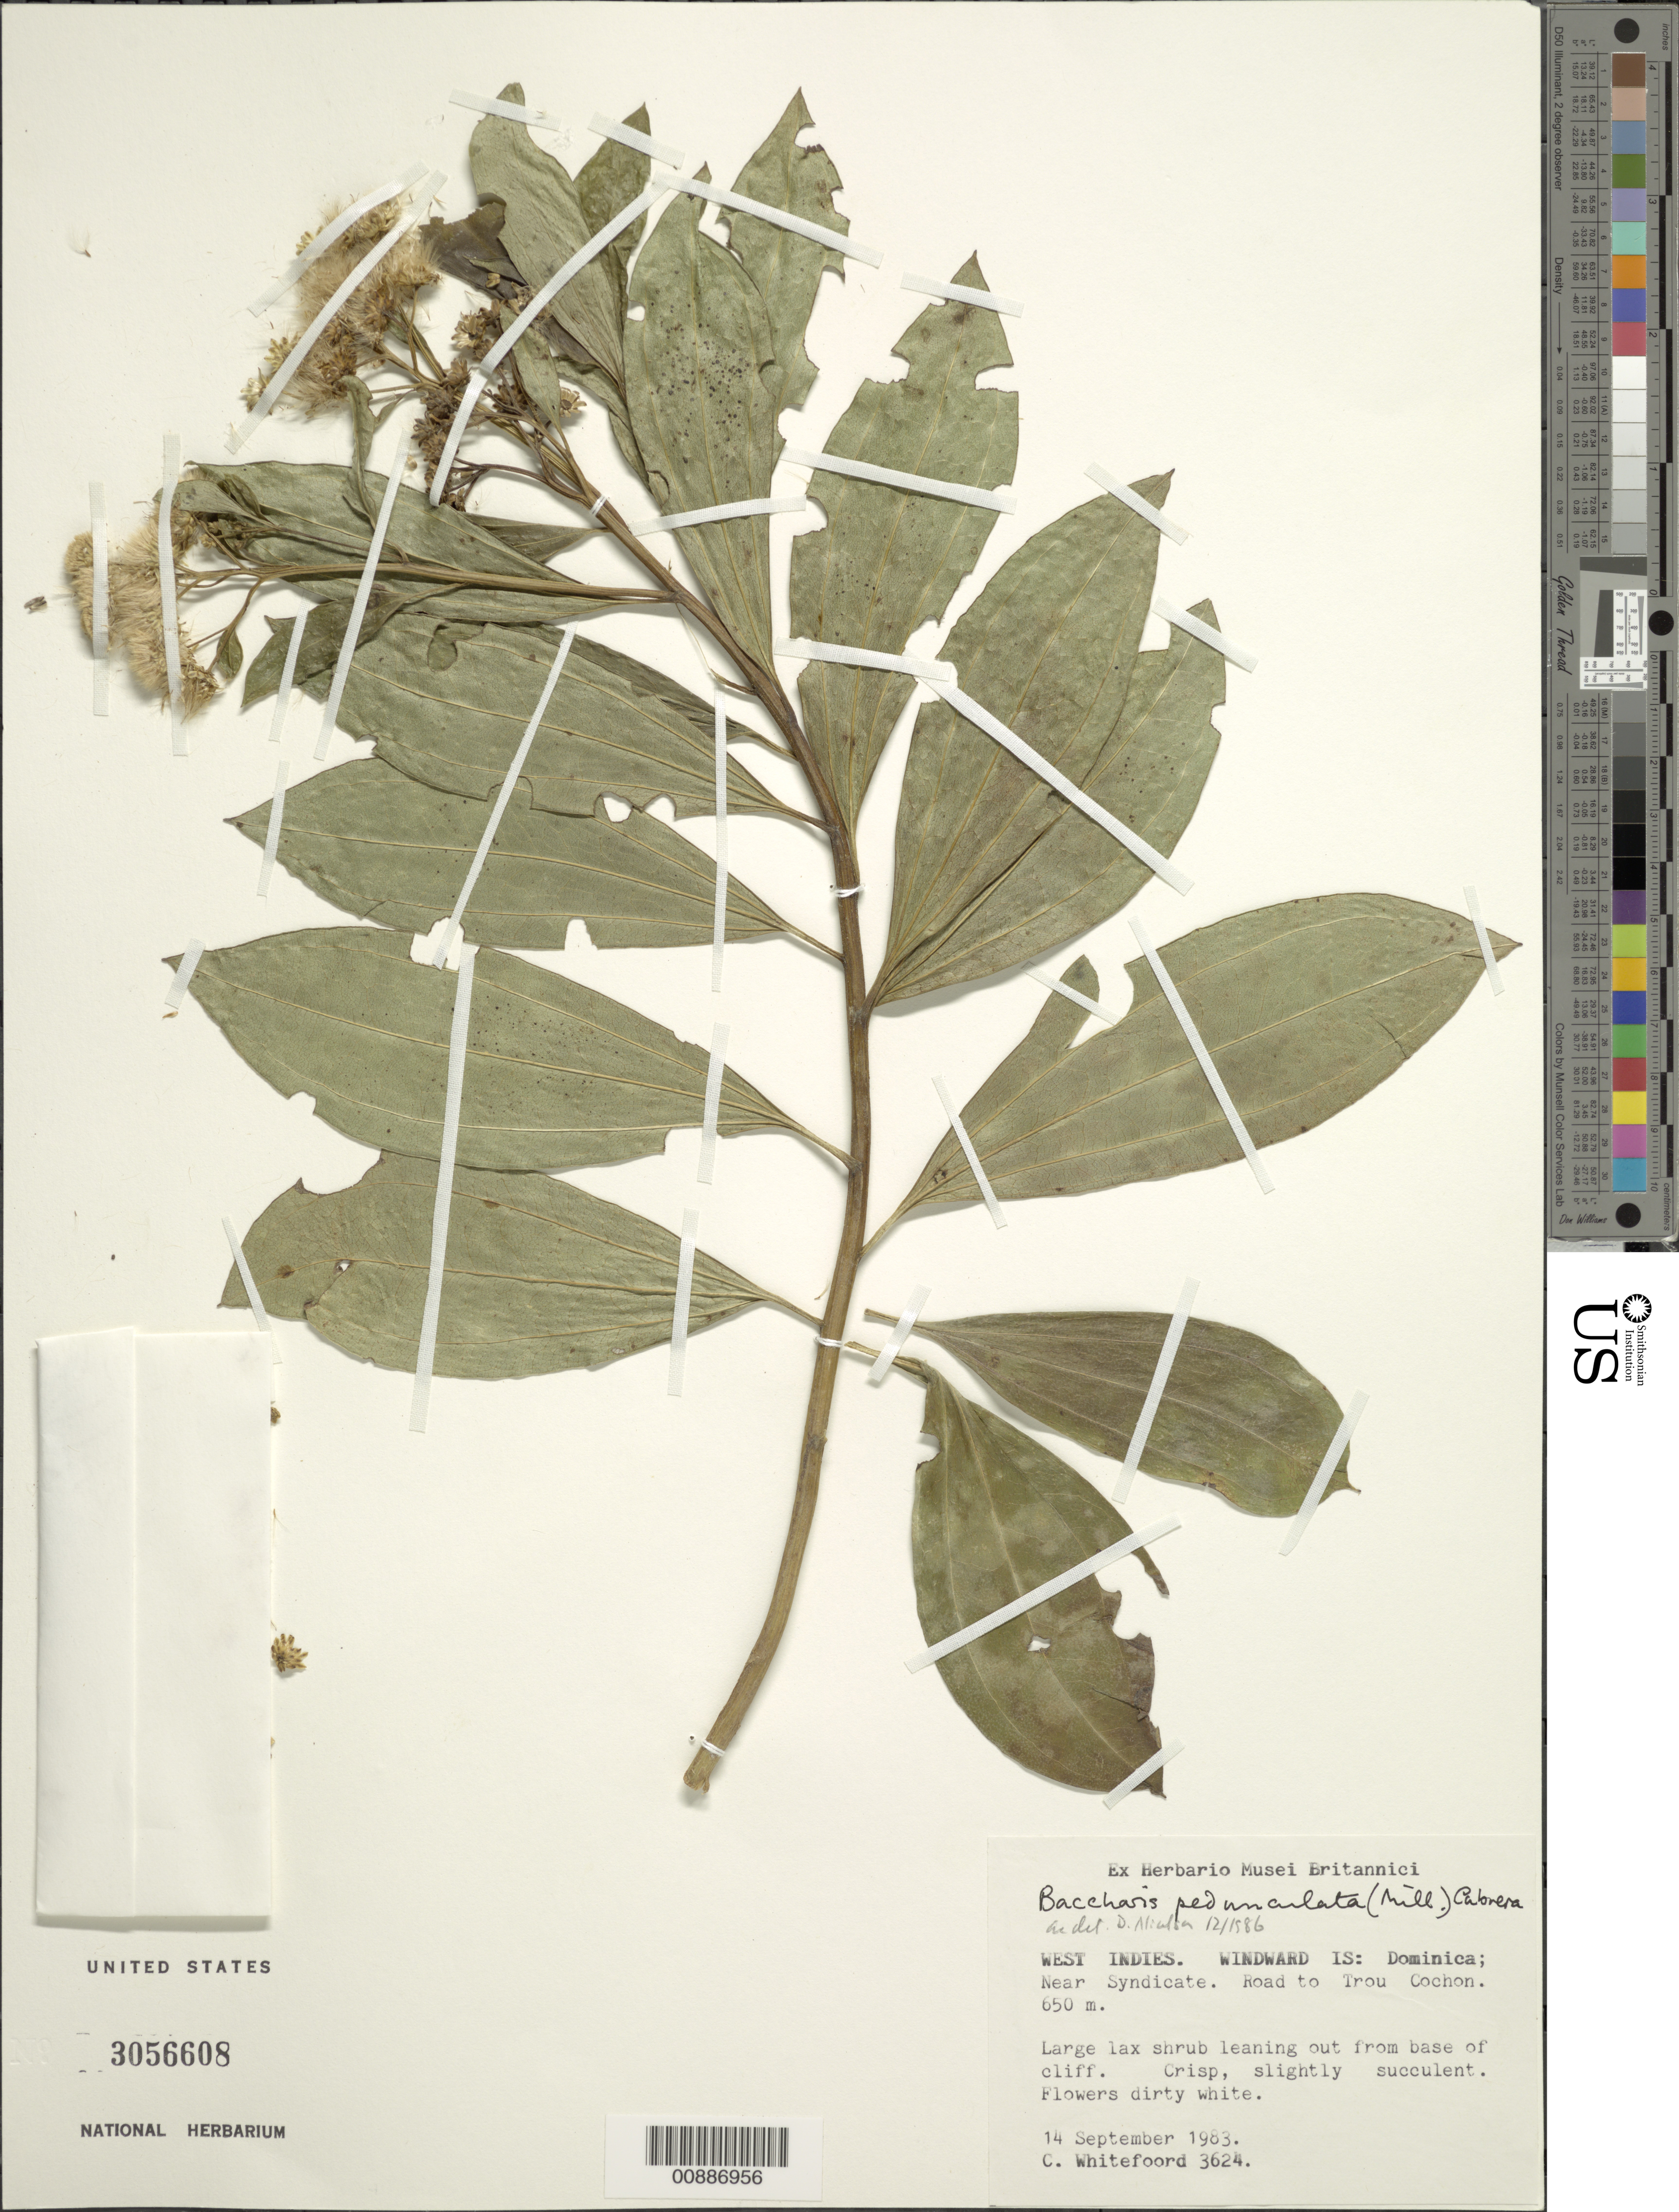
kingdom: Plantae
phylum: Tracheophyta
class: Magnoliopsida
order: Asterales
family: Asteraceae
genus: Baccharis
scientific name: Baccharis pedunculata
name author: (Mill.) Cabrera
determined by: Nicolson, Dan H.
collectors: C. Whitefoord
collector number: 3624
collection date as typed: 14 Sep 1983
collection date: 1983-09-14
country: Dominica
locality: Near Syndicate. Road to Trou Cochon.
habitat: Leaning out from base of cliff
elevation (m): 650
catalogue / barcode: US 3056608